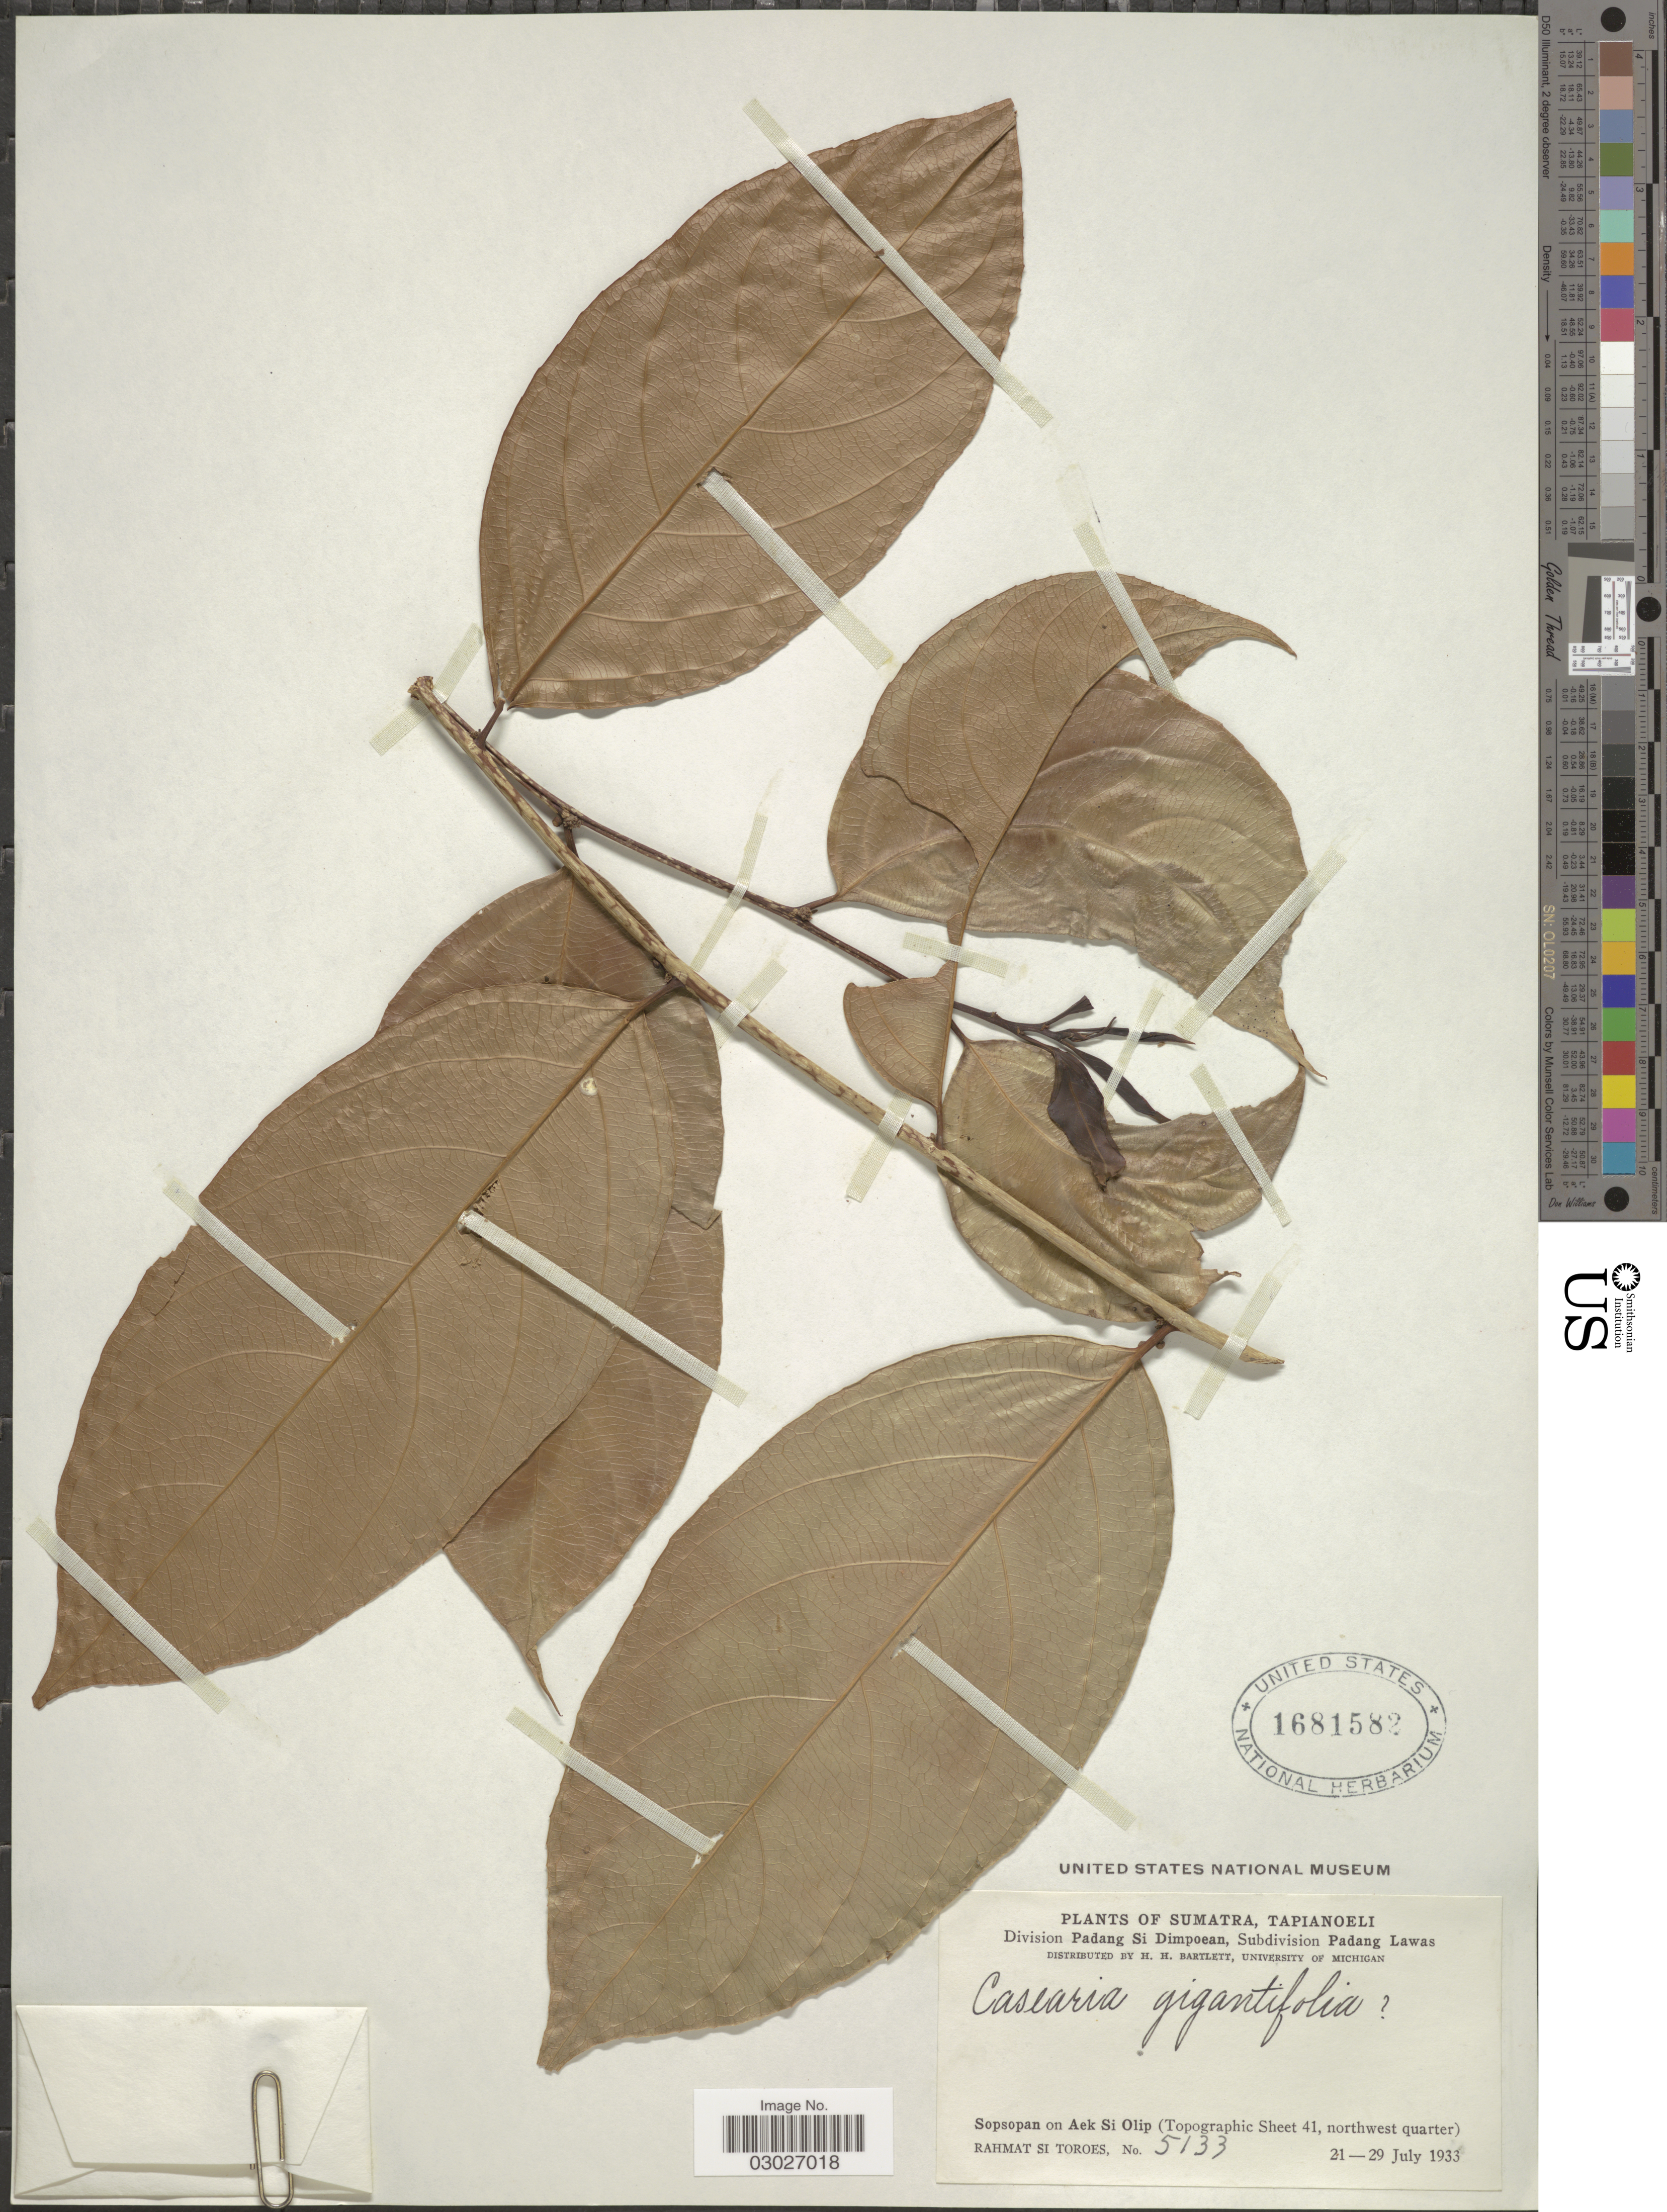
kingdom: Plantae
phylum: Tracheophyta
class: Magnoliopsida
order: Malpighiales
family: Salicaceae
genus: Casearia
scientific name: Casearia gigantifolia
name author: Slooten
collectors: Rahmat Si Boeea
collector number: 5133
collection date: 1933-07-21/1933-07-29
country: Indonesia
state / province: Sumatra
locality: Tapianoeli. Division Padang Si Simpoean, Subdivision Padang Lawas. Sopsopan on Aek Si Olip (Topographic Sheet 41, northwest quarter).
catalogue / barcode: US 1681582